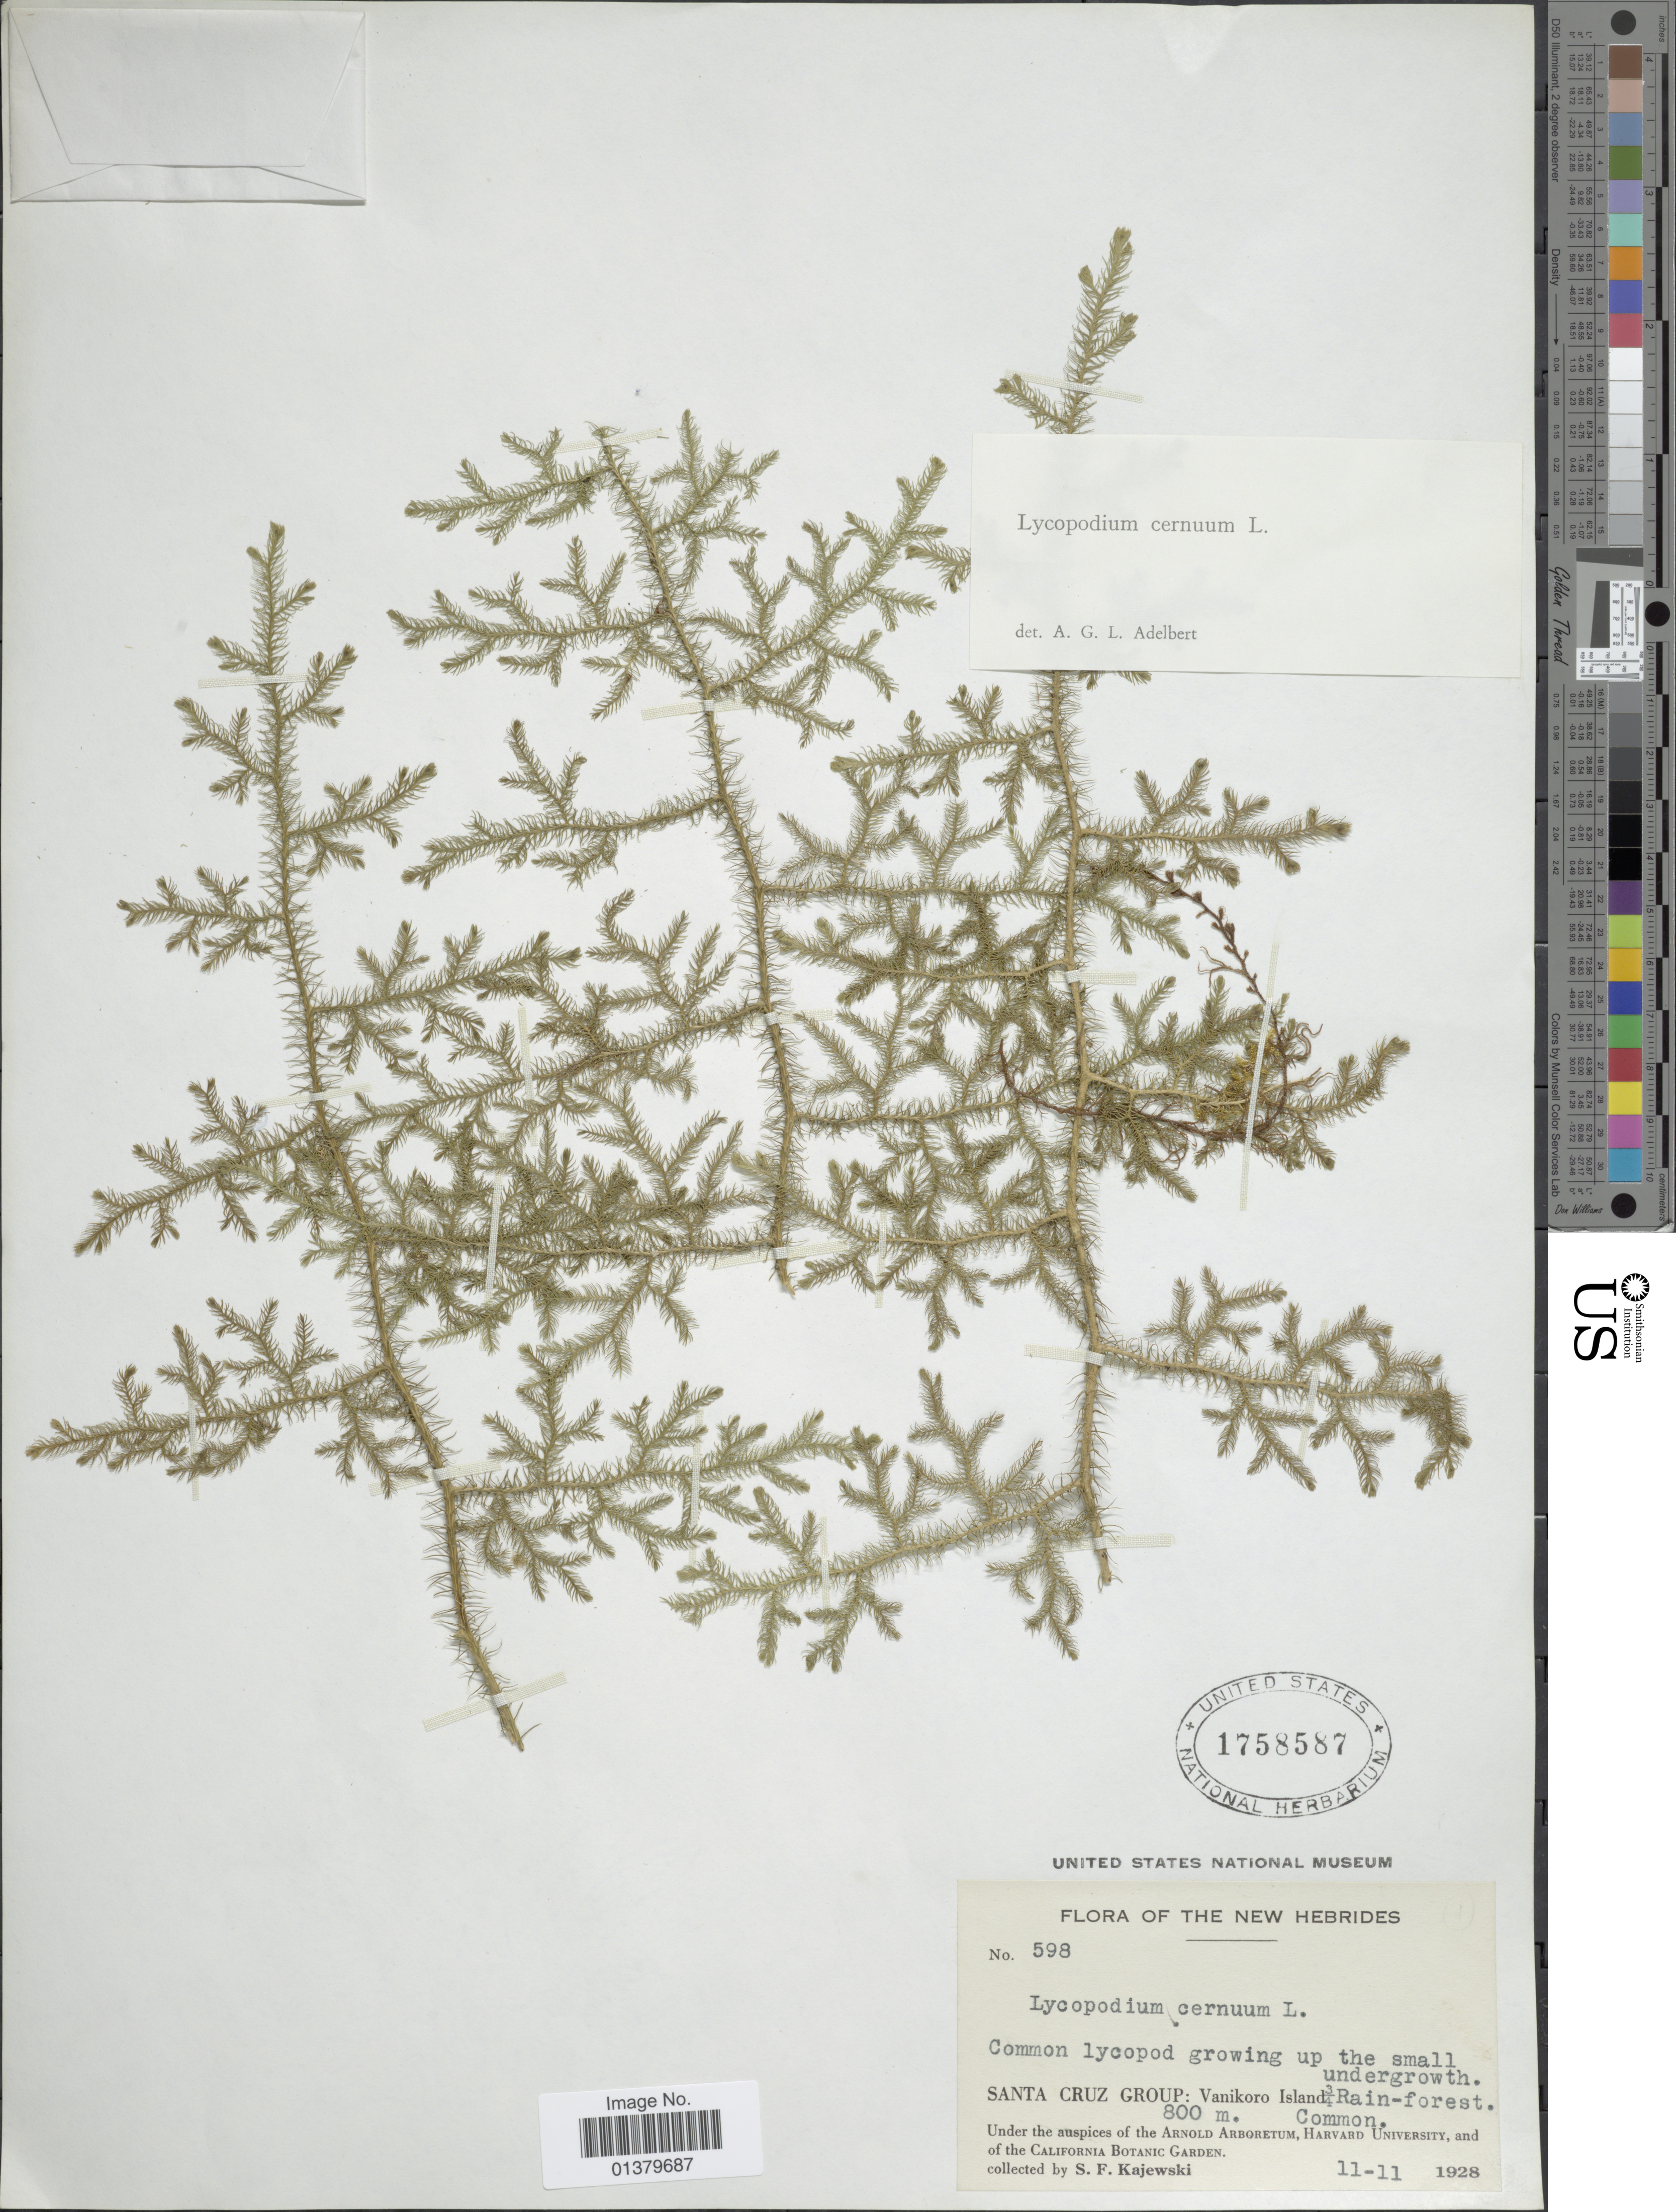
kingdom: Plantae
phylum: Tracheophyta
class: Lycopodiopsida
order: Lycopodiales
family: Lycopodiaceae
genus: Palhinhaea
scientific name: Palhinhaea cernua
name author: (L.) Vasc. & Franco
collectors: S. Kajewski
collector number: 598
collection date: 1928-11-11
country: Vanuatu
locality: The New Hebrides, Santa Cruz Group: vanikoro Island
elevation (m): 800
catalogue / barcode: US 1758587